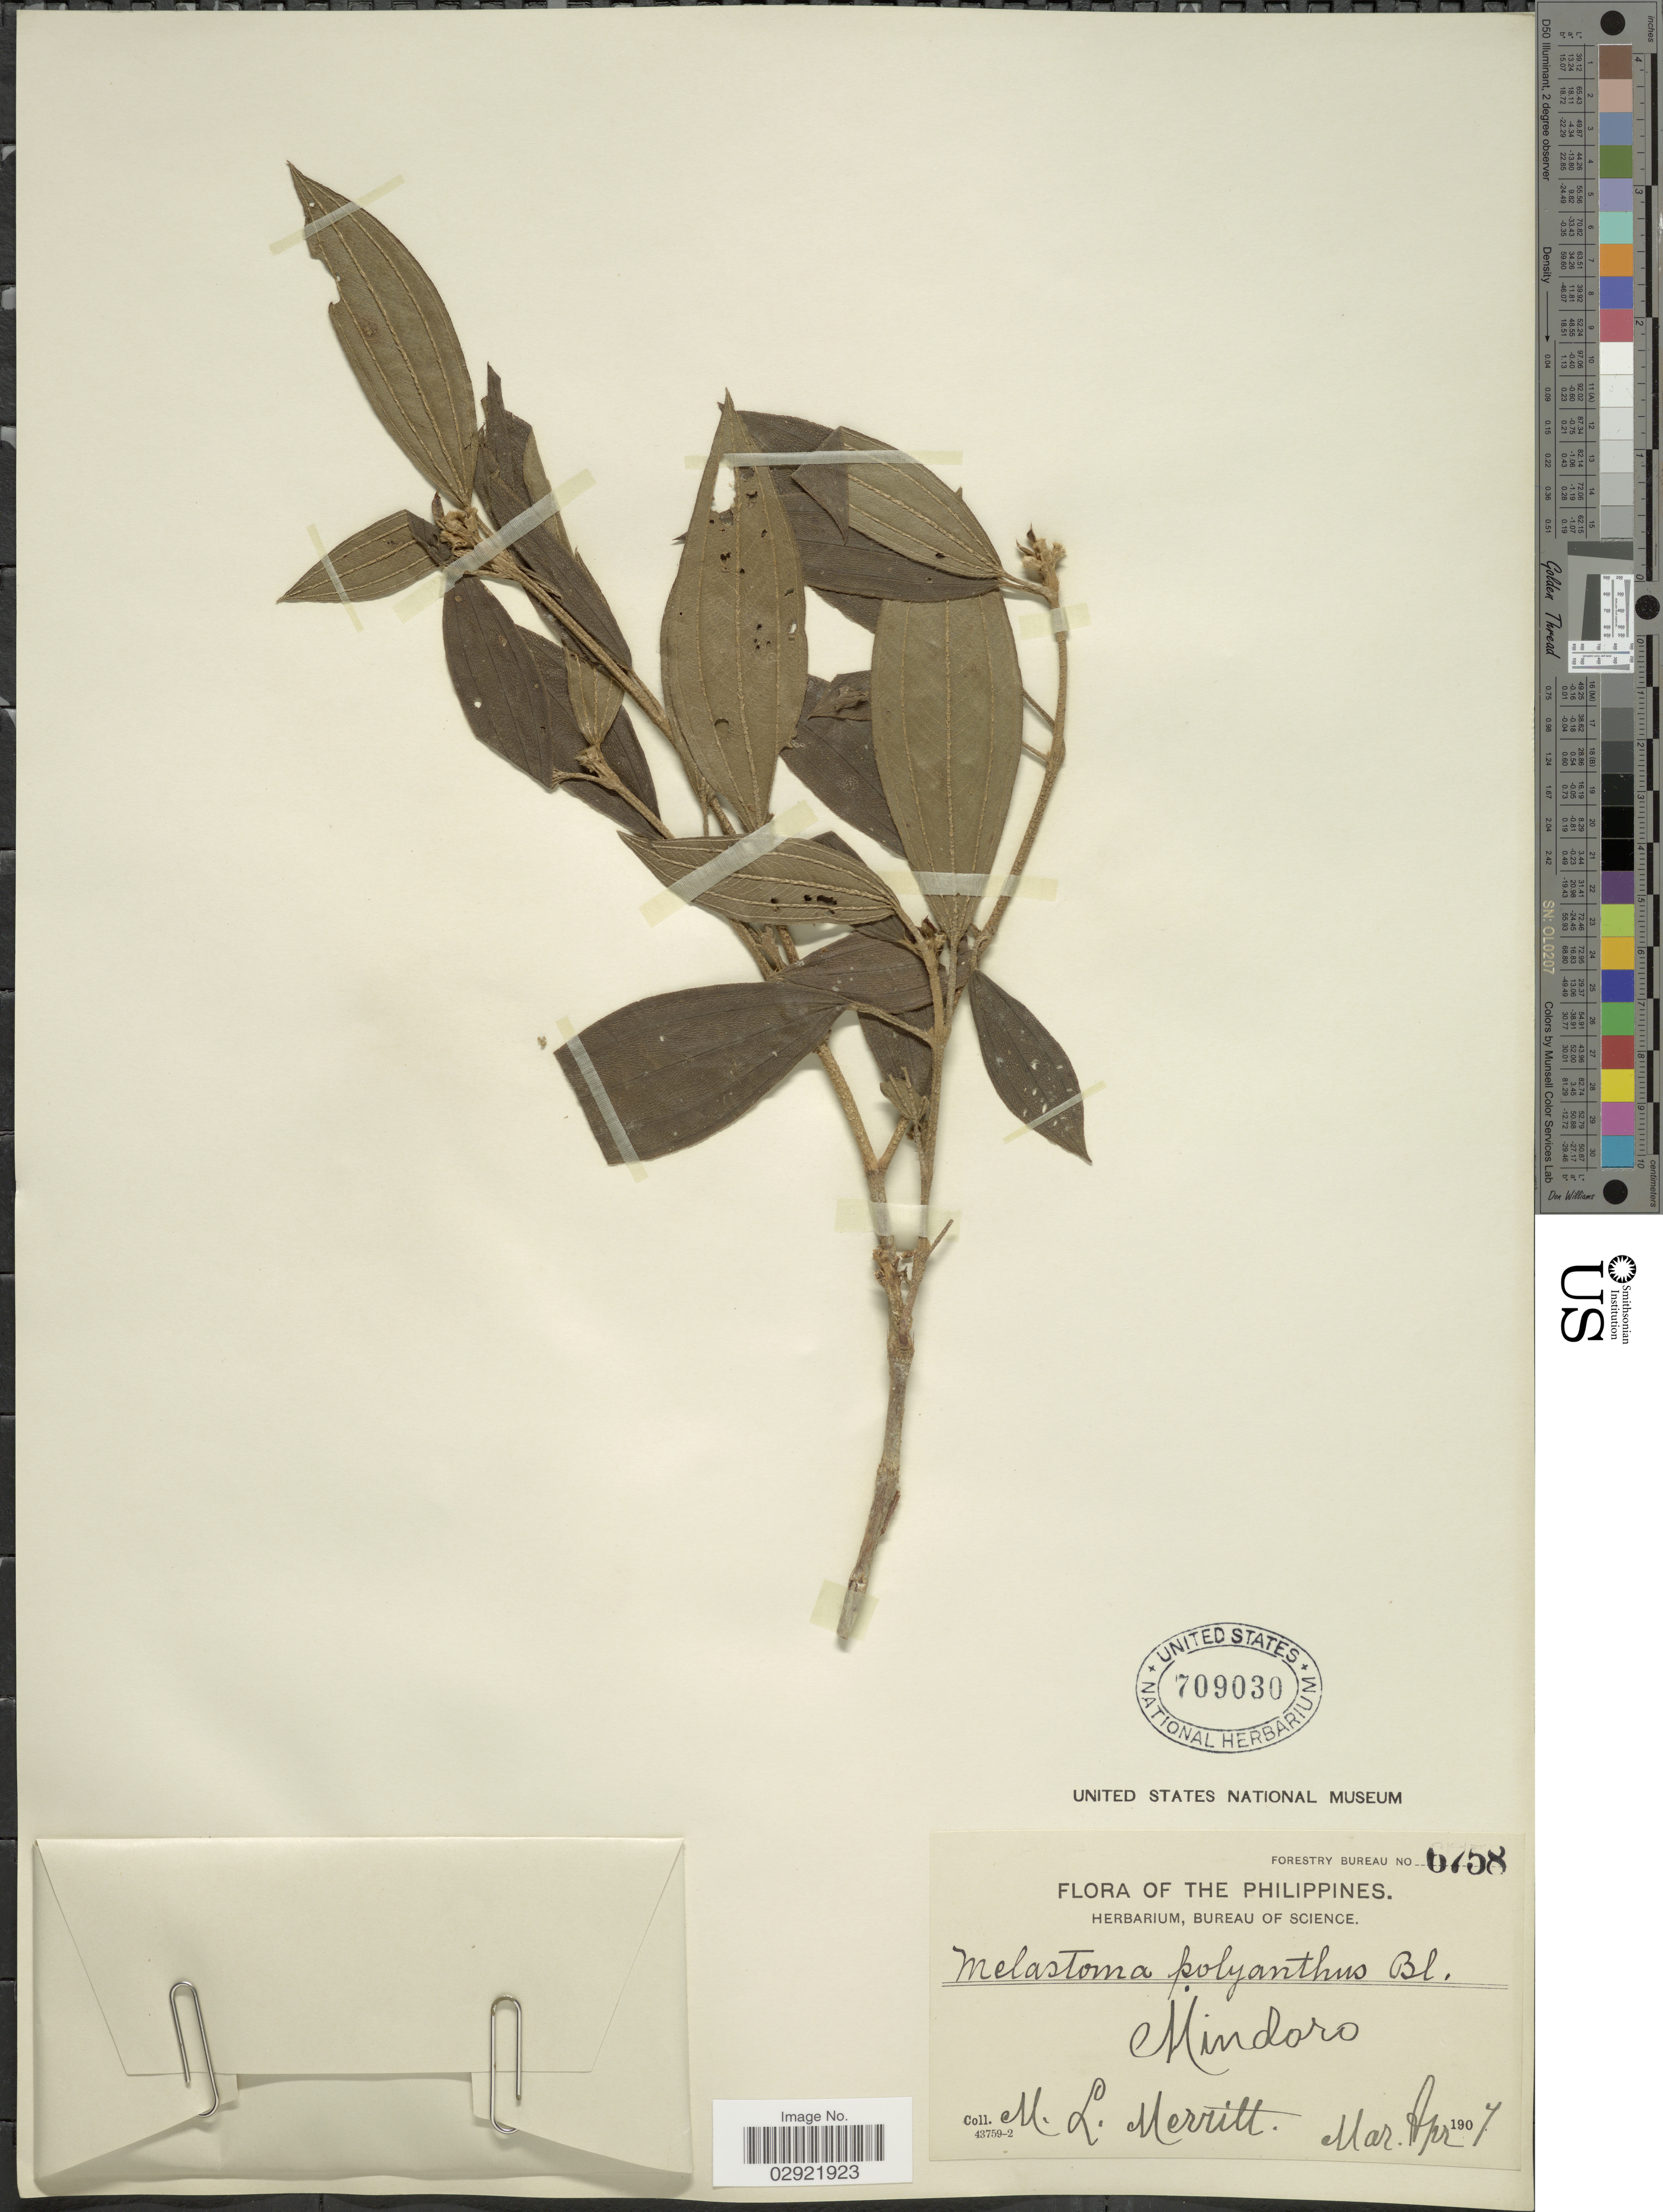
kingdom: Plantae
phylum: Tracheophyta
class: Magnoliopsida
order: Myrtales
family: Melastomataceae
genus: Melastoma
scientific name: Melastoma malabathricum subsp. malabathricum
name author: L.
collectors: M. L. Merritt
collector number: Forestry Bureau 6758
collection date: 1907-03/1907-04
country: Philippines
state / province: Mimaropa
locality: Mindoro.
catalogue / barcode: US 709030